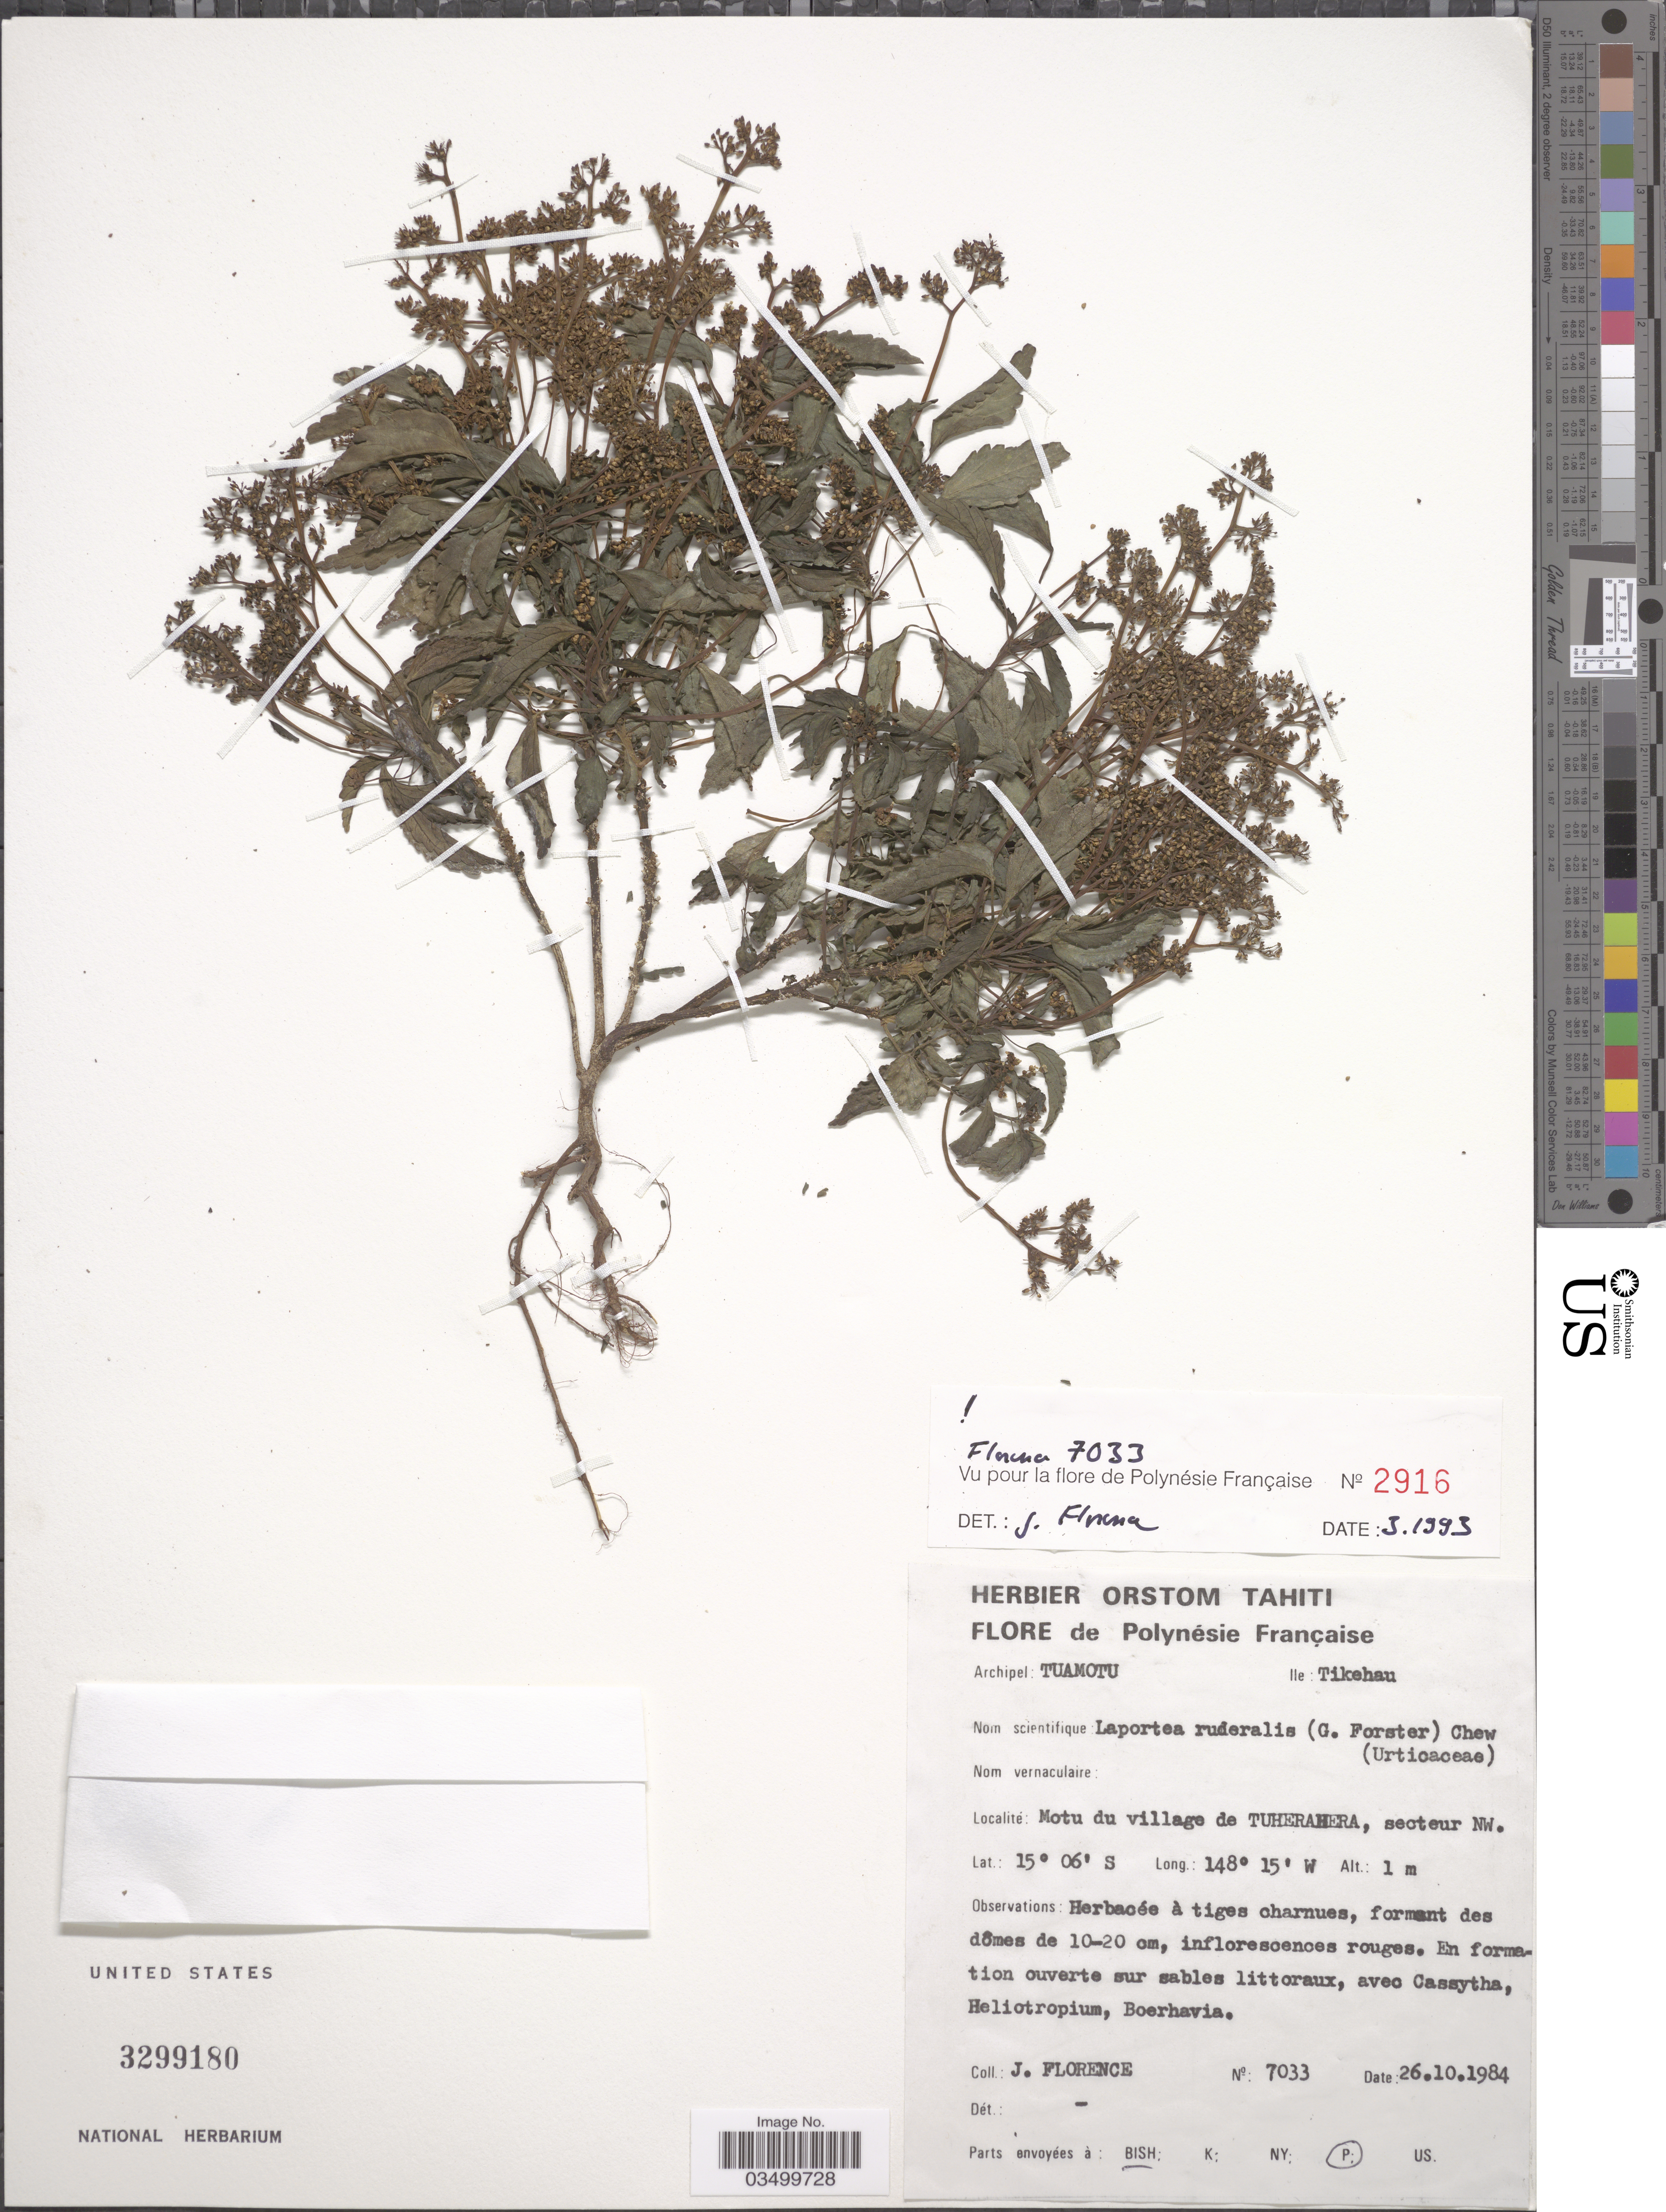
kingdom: Plantae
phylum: Tracheophyta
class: Magnoliopsida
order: Rosales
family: Urticaceae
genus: Laportea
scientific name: Laportea ruderalis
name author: (G. Forst.) Chew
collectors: J. Florence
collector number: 7033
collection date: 1984-10-26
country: French Polynesia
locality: Polynésie Française. Archipel: Tuamotu. Ile: Tikehau. Motu du village de Tuherahera, secteur NW.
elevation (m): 1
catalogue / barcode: US 3299180